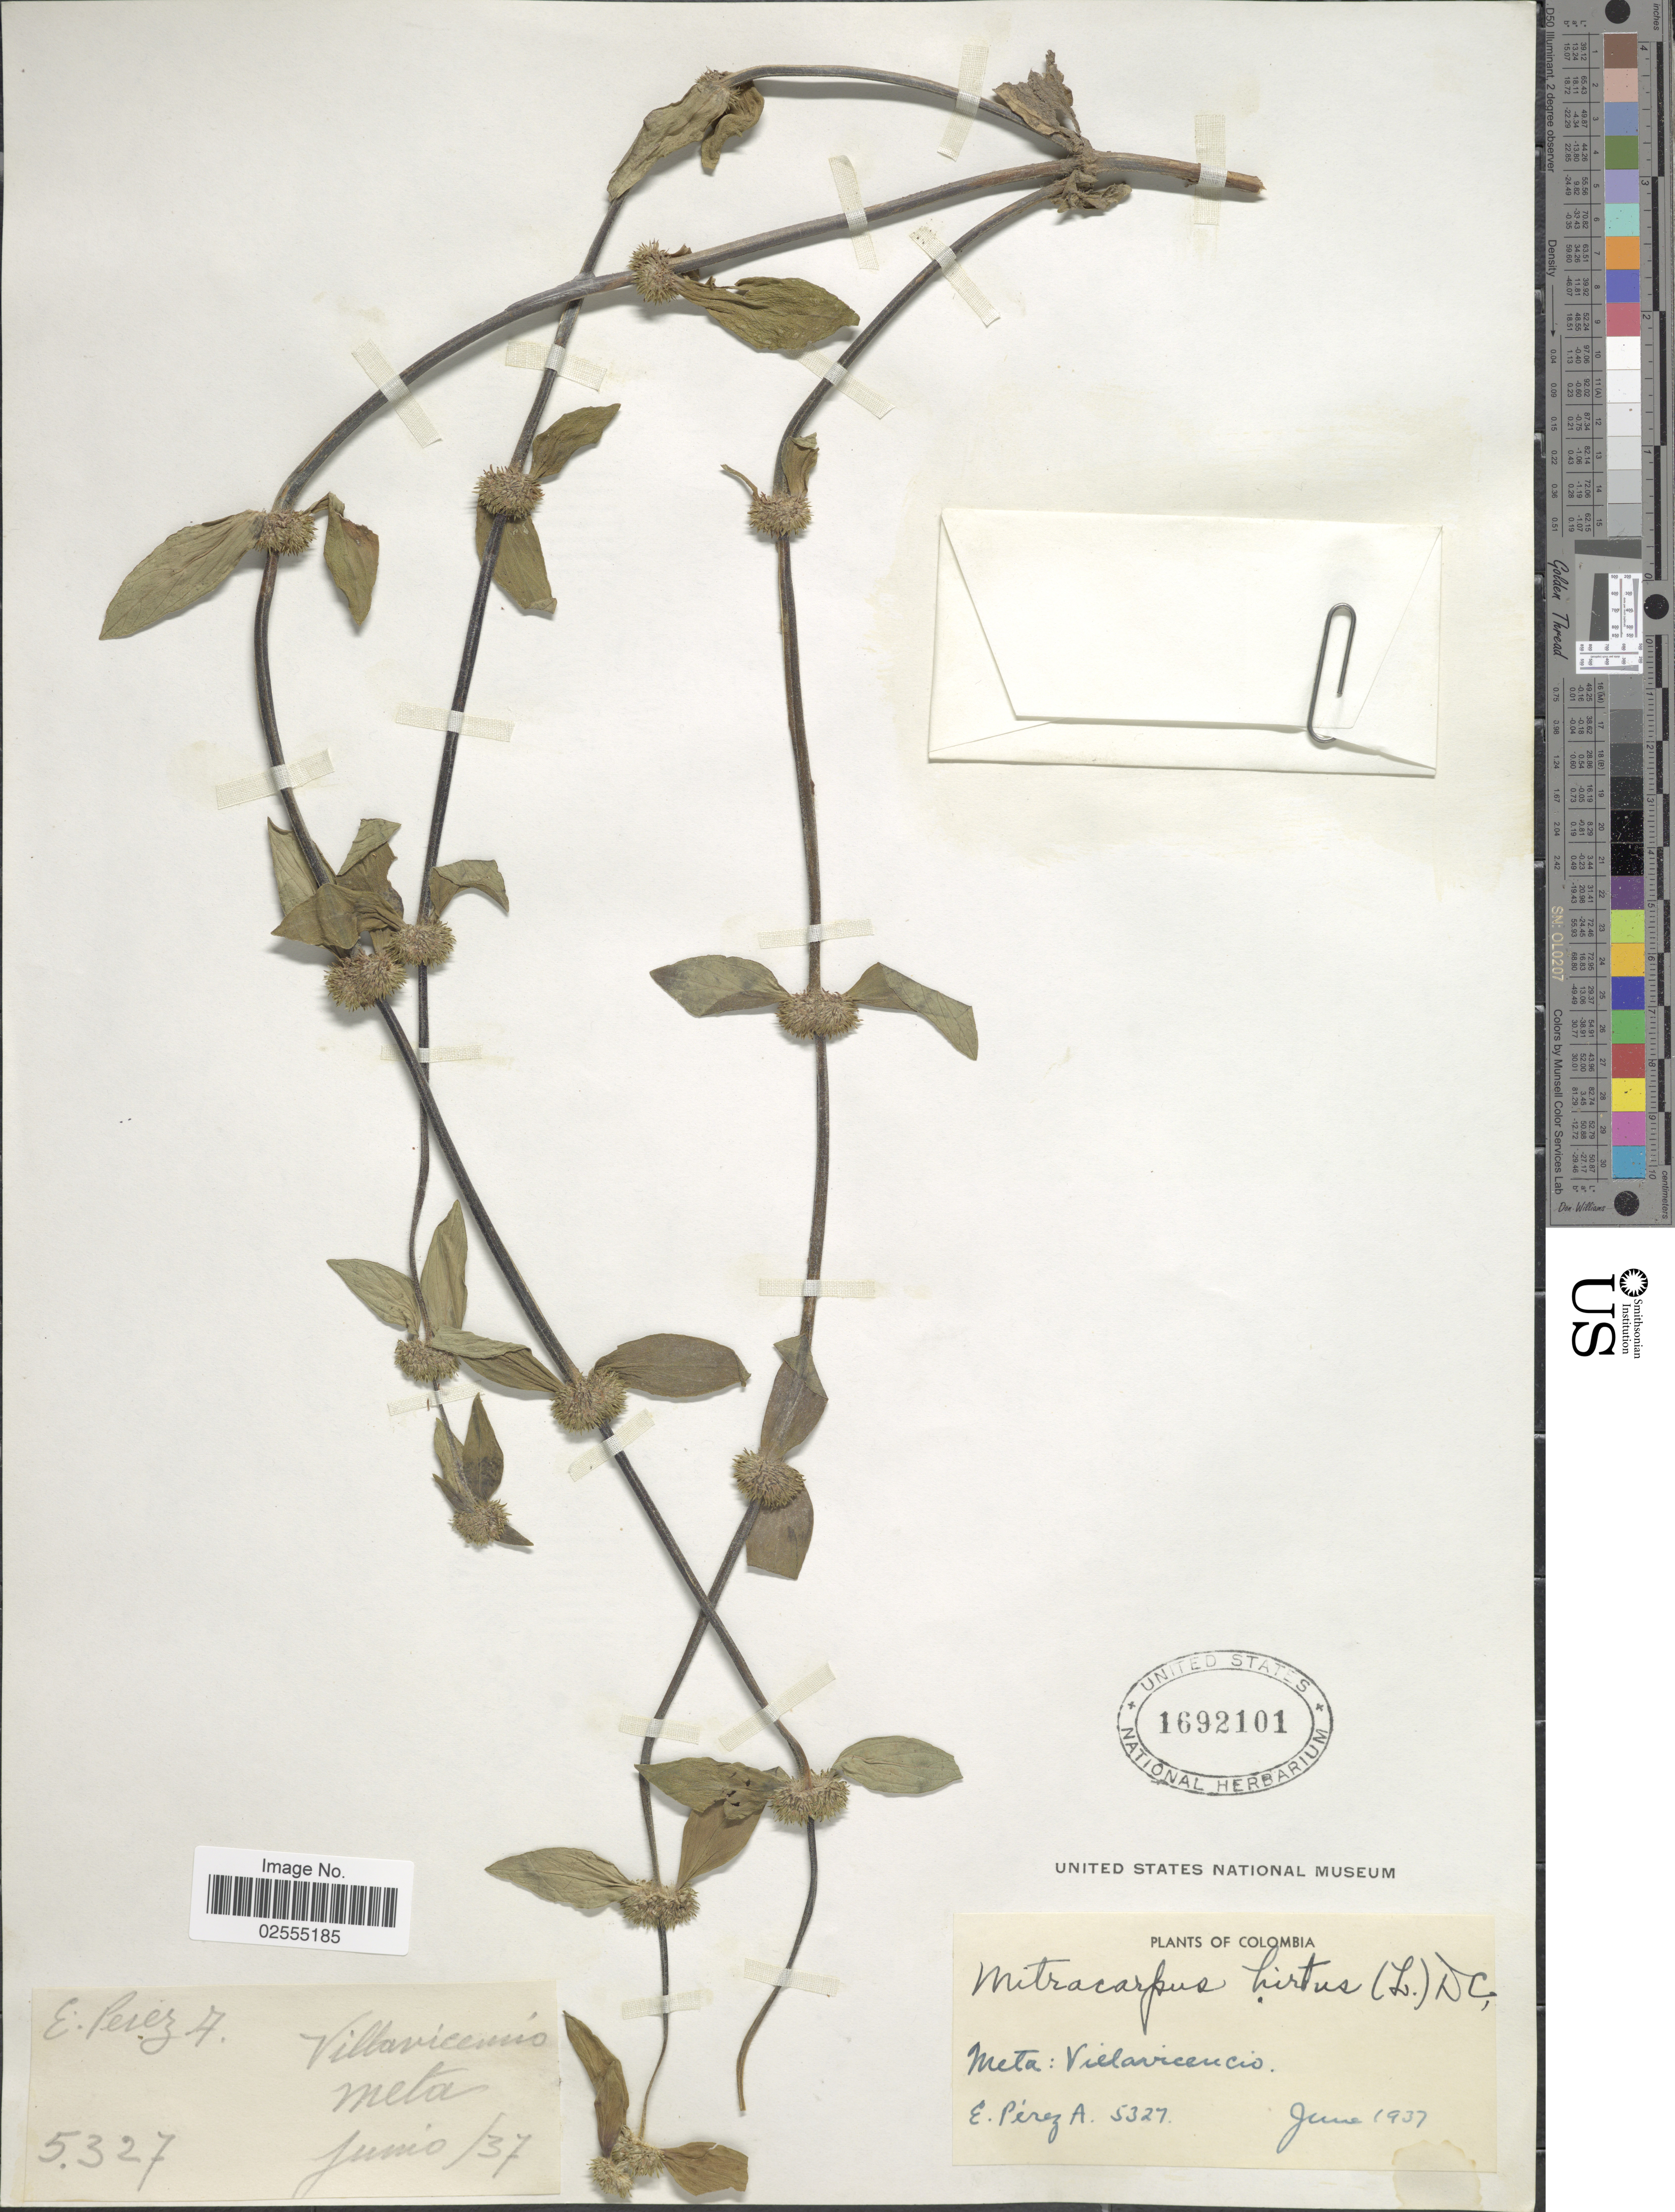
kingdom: Plantae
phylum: Tracheophyta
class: Magnoliopsida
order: Gentianales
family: Rubiaceae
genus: Mitracarpus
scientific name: Mitracarpus hirtus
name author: (L.) DC.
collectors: E. Pérez Arbeláez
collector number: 5327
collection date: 1937-06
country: Colombia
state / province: Meta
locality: Meta: Villavicencio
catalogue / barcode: US 1692101